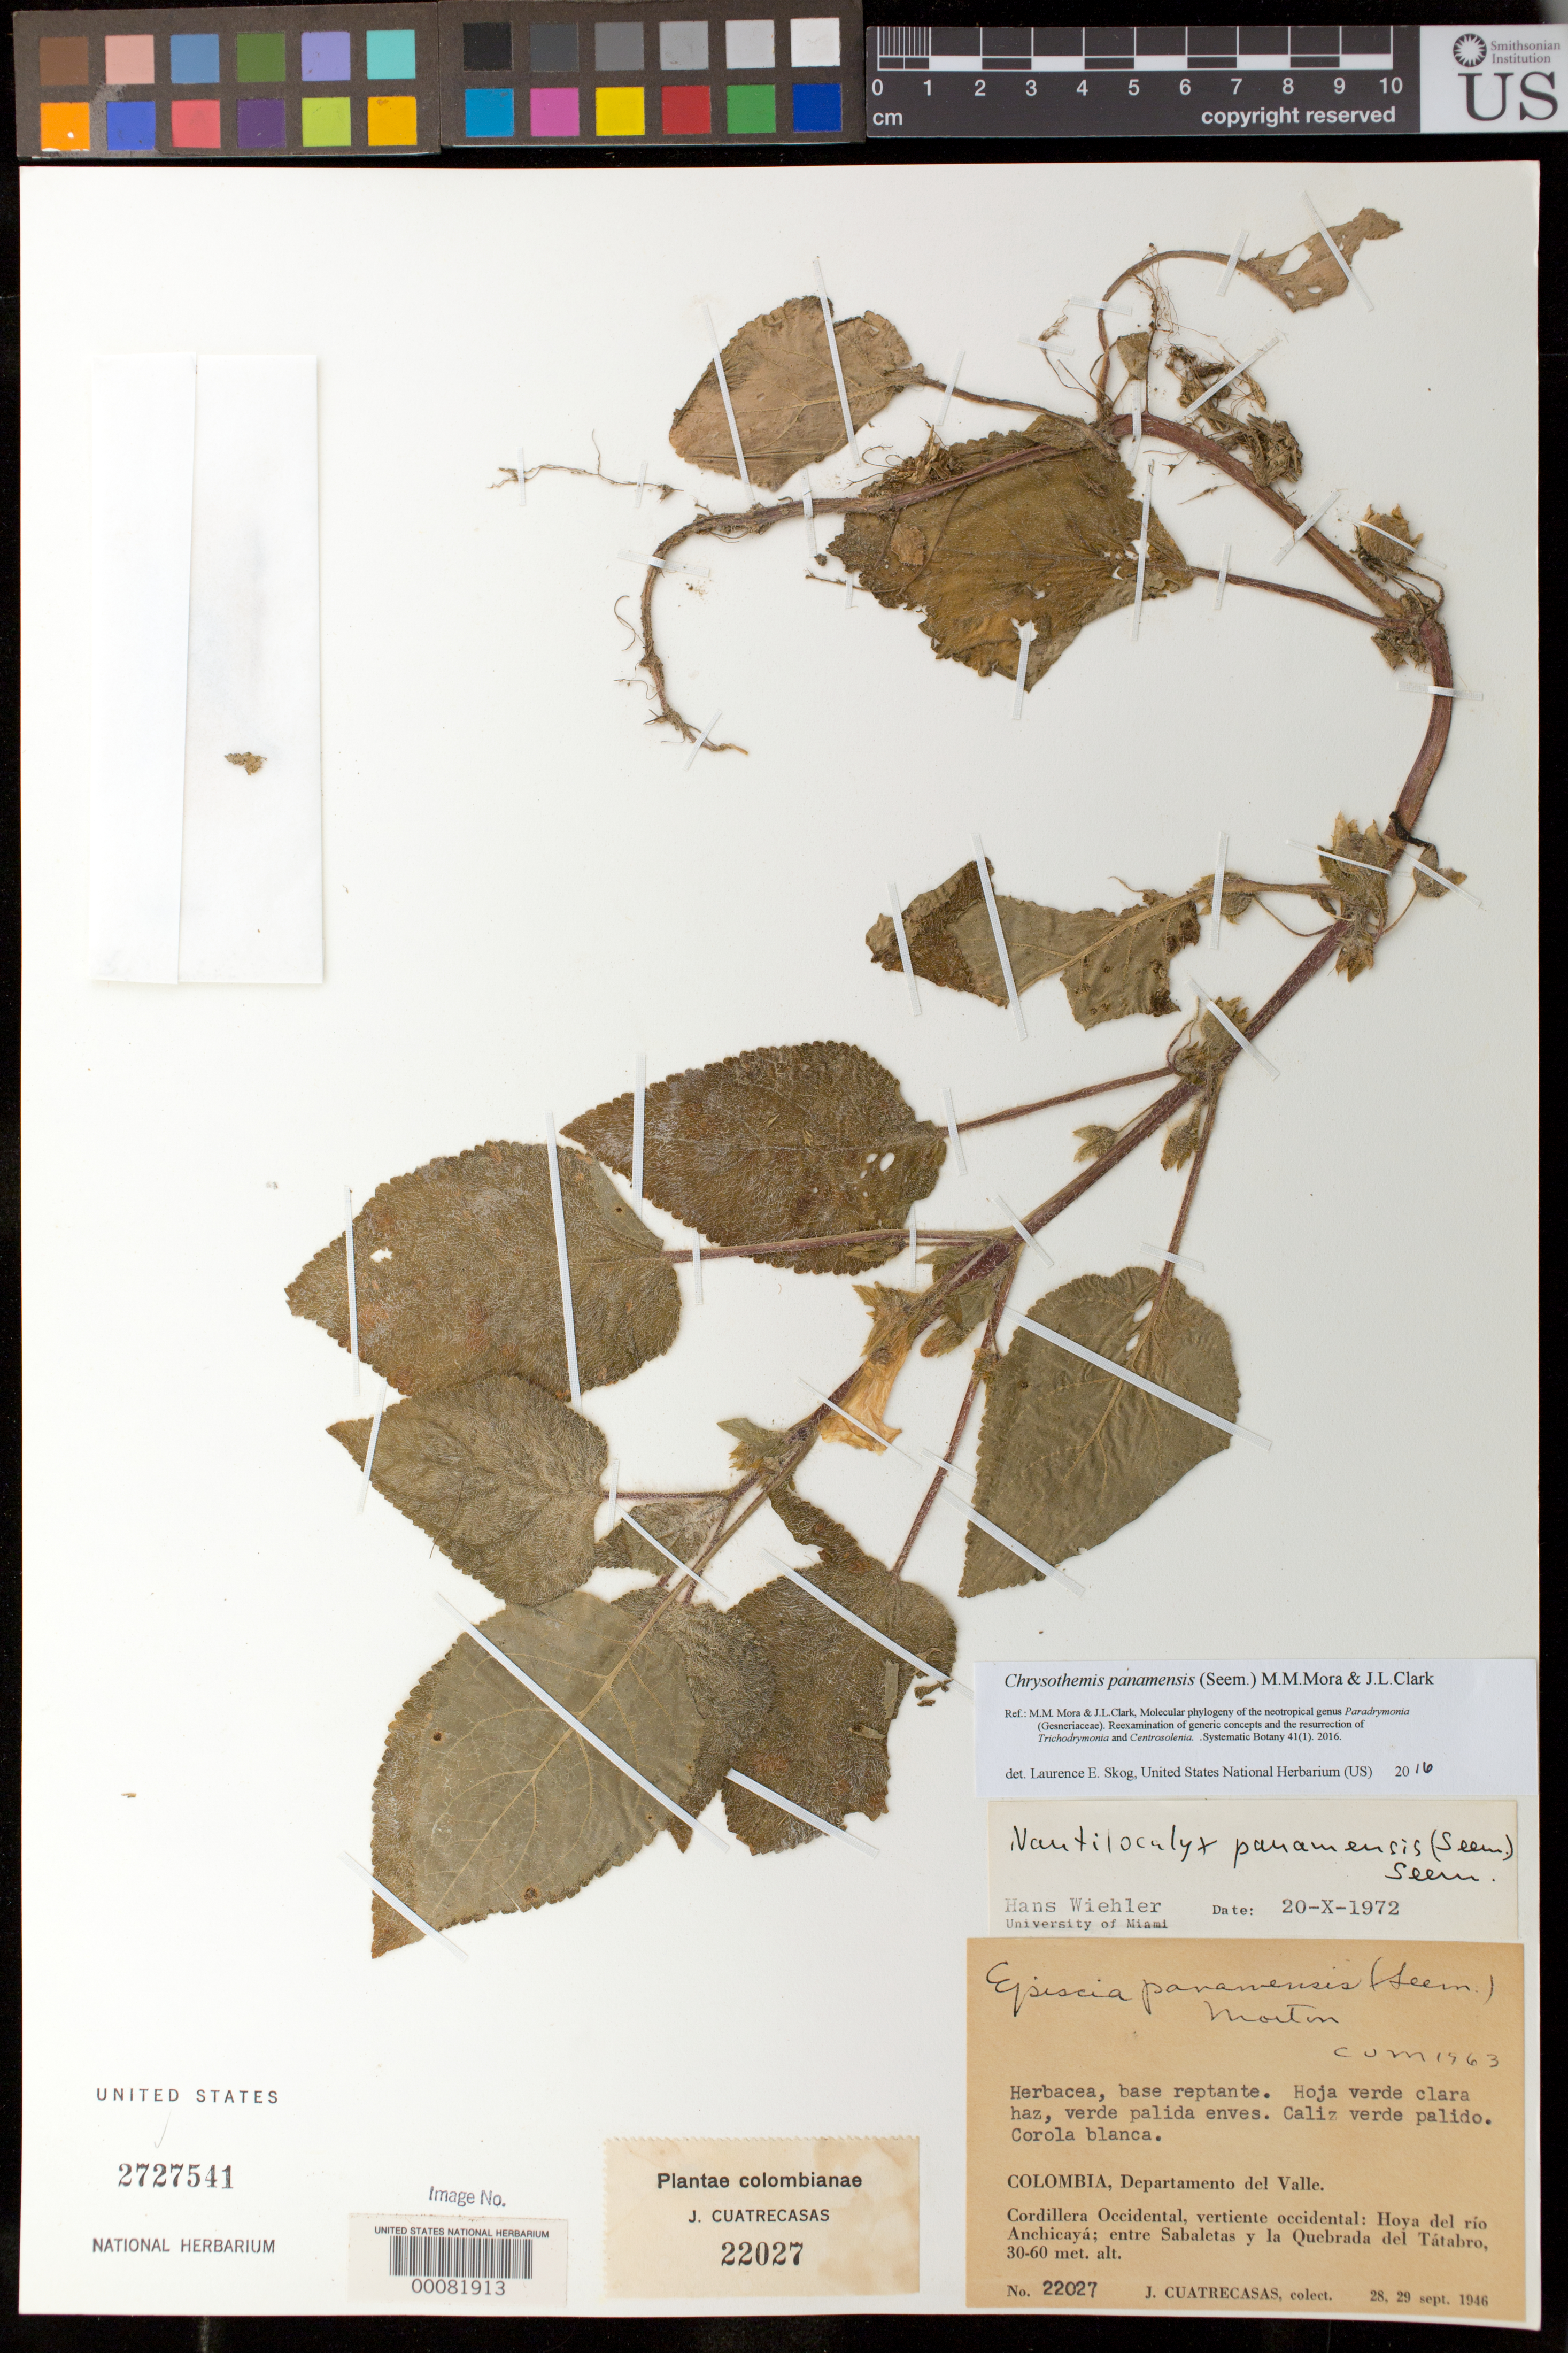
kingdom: Plantae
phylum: Tracheophyta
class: Magnoliopsida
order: Lamiales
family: Gesneriaceae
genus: Chrysothemis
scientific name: Chrysothemis panamensis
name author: (Seem.) M.M. Mora & J.L. Clark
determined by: Skog, Laurence E.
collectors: J. Cuatrecasas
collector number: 22027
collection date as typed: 28-29 Sep 1946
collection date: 1946-09-28/1946-09-29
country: Colombia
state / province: Valle del Cauca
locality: Cordillera Occidental, western slope, valley of Anchicaya River, between Sabaletas and La Quebrada del Tatabro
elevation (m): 30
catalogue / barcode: US 2727541